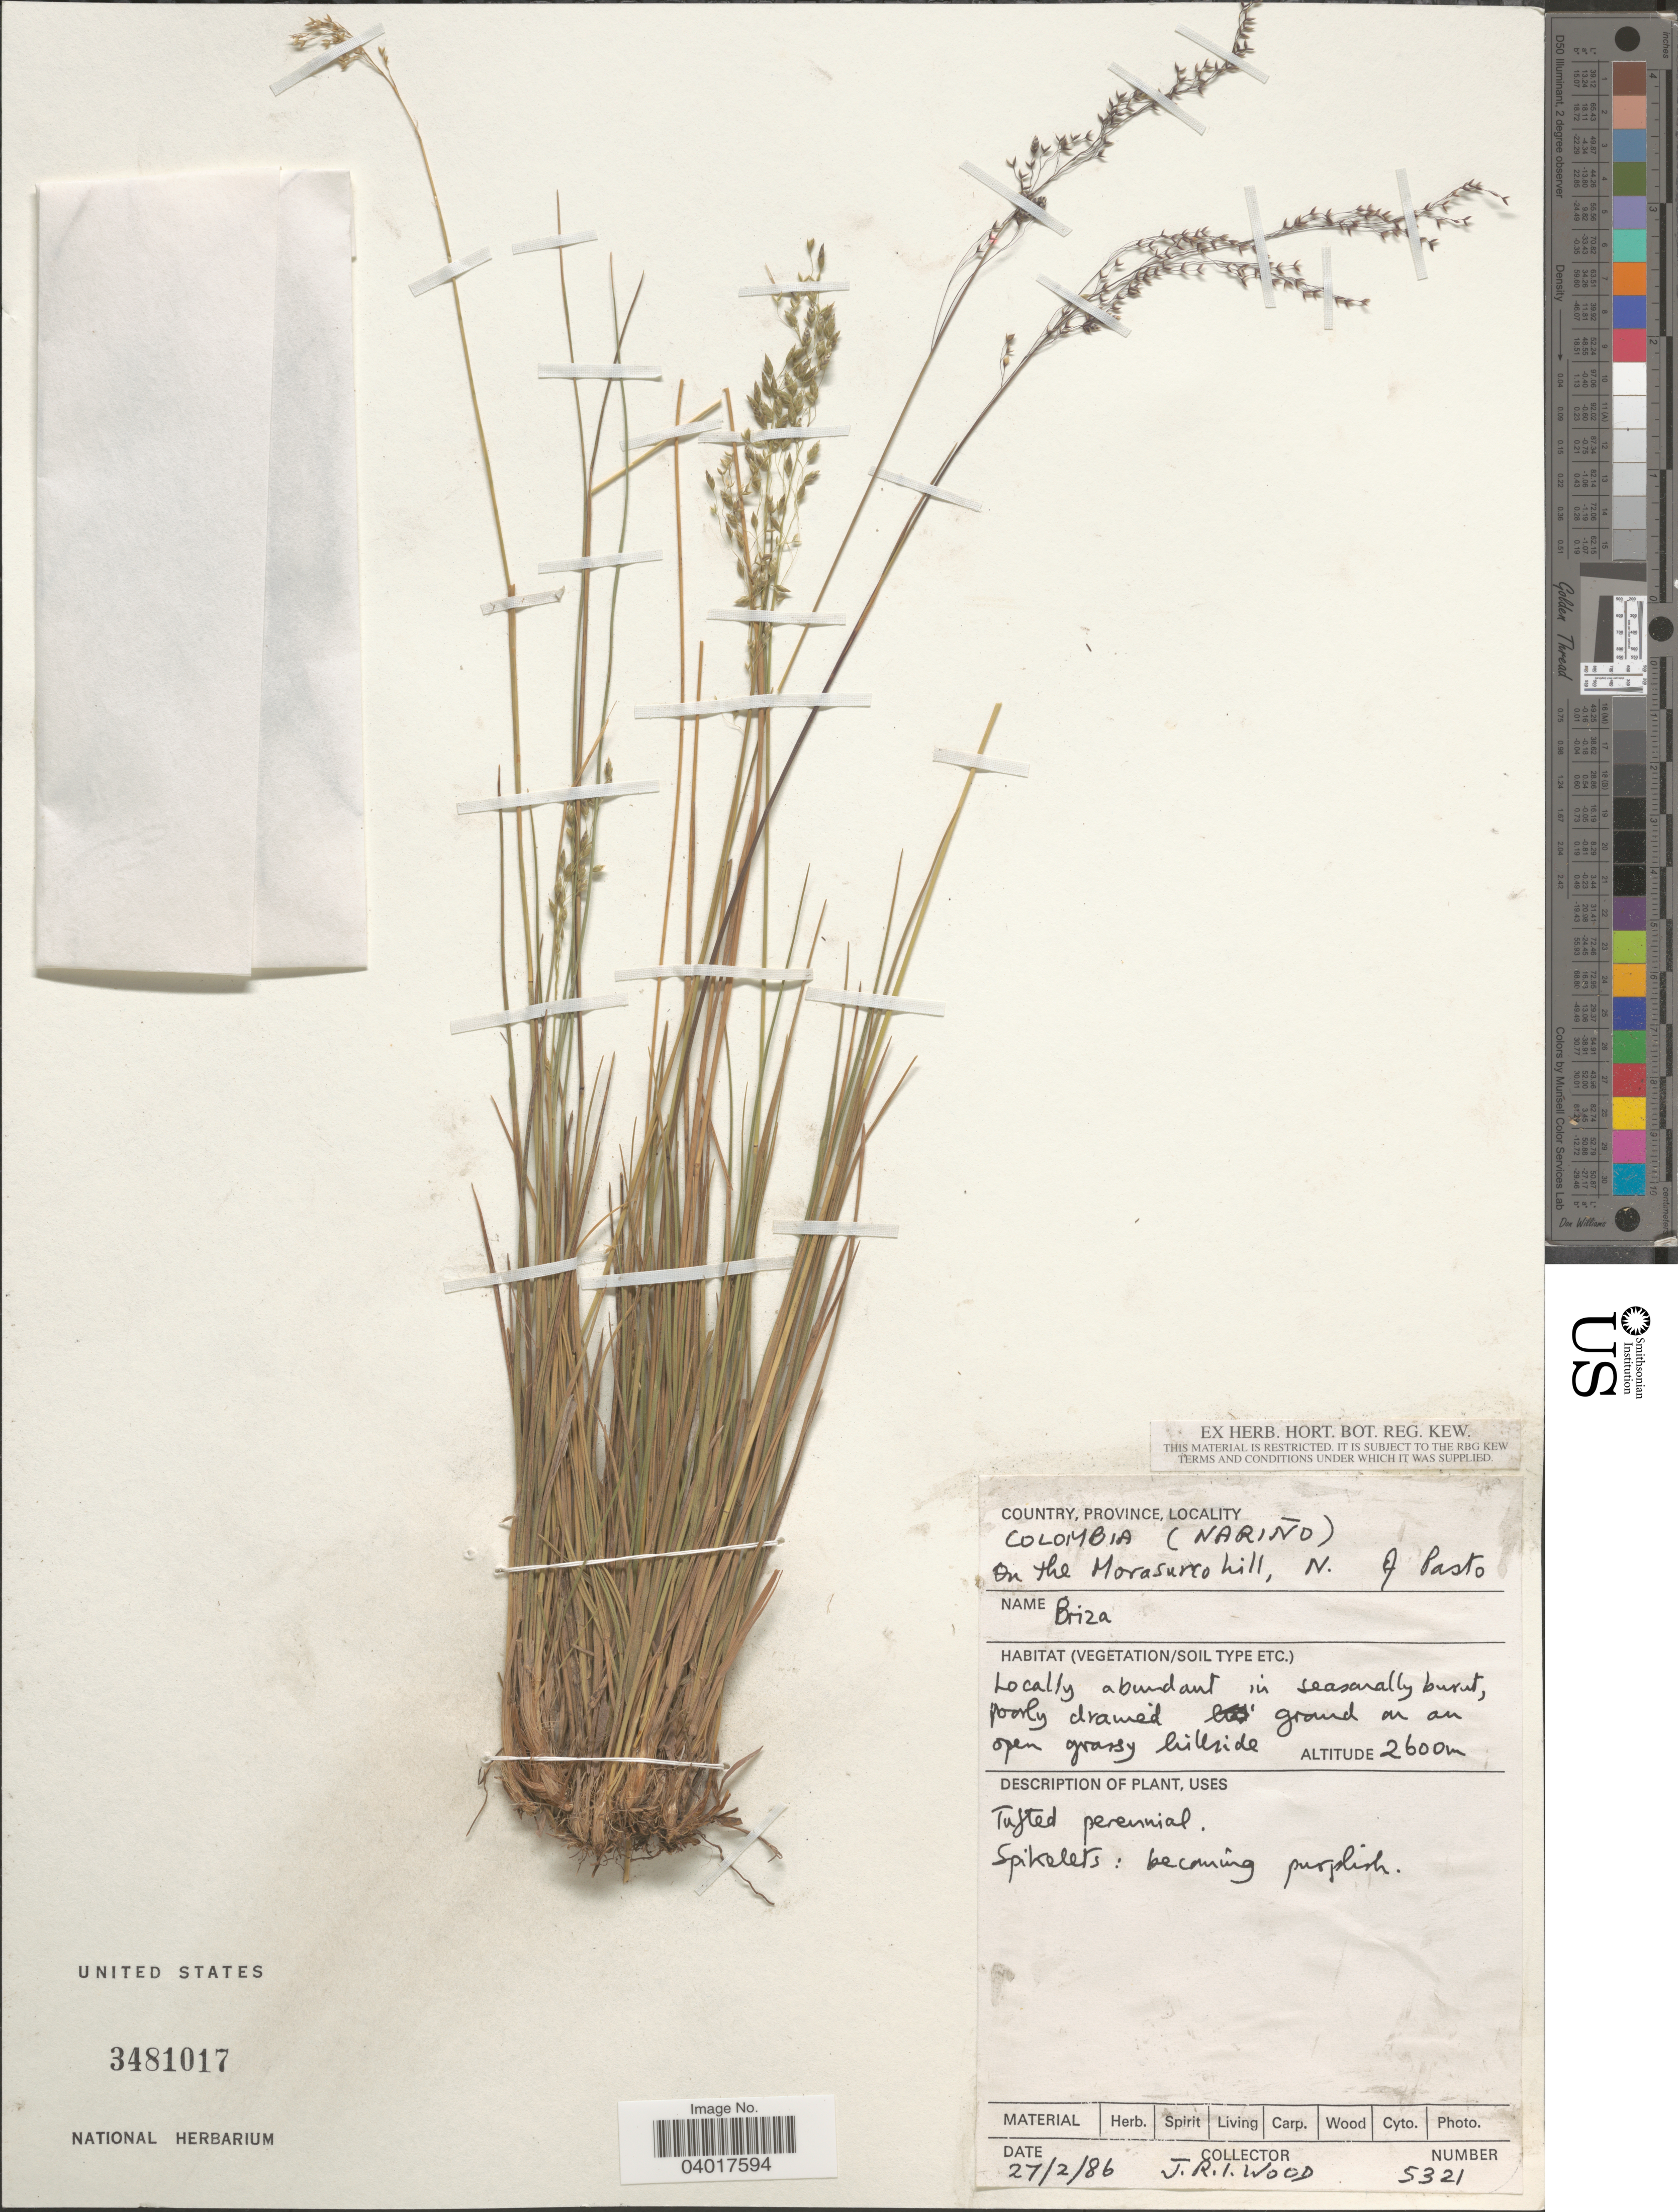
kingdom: Plantae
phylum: Tracheophyta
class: Liliopsida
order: Poales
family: Poaceae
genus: Chascolytrum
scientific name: Chascolytrum sp.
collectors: J. R. I. Wood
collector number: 5321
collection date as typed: Transcribed d/m/y: 27/2/86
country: Colombia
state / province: Nariño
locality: On the Morasurco hill, N. of Pasto.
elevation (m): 2600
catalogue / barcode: US 3481017